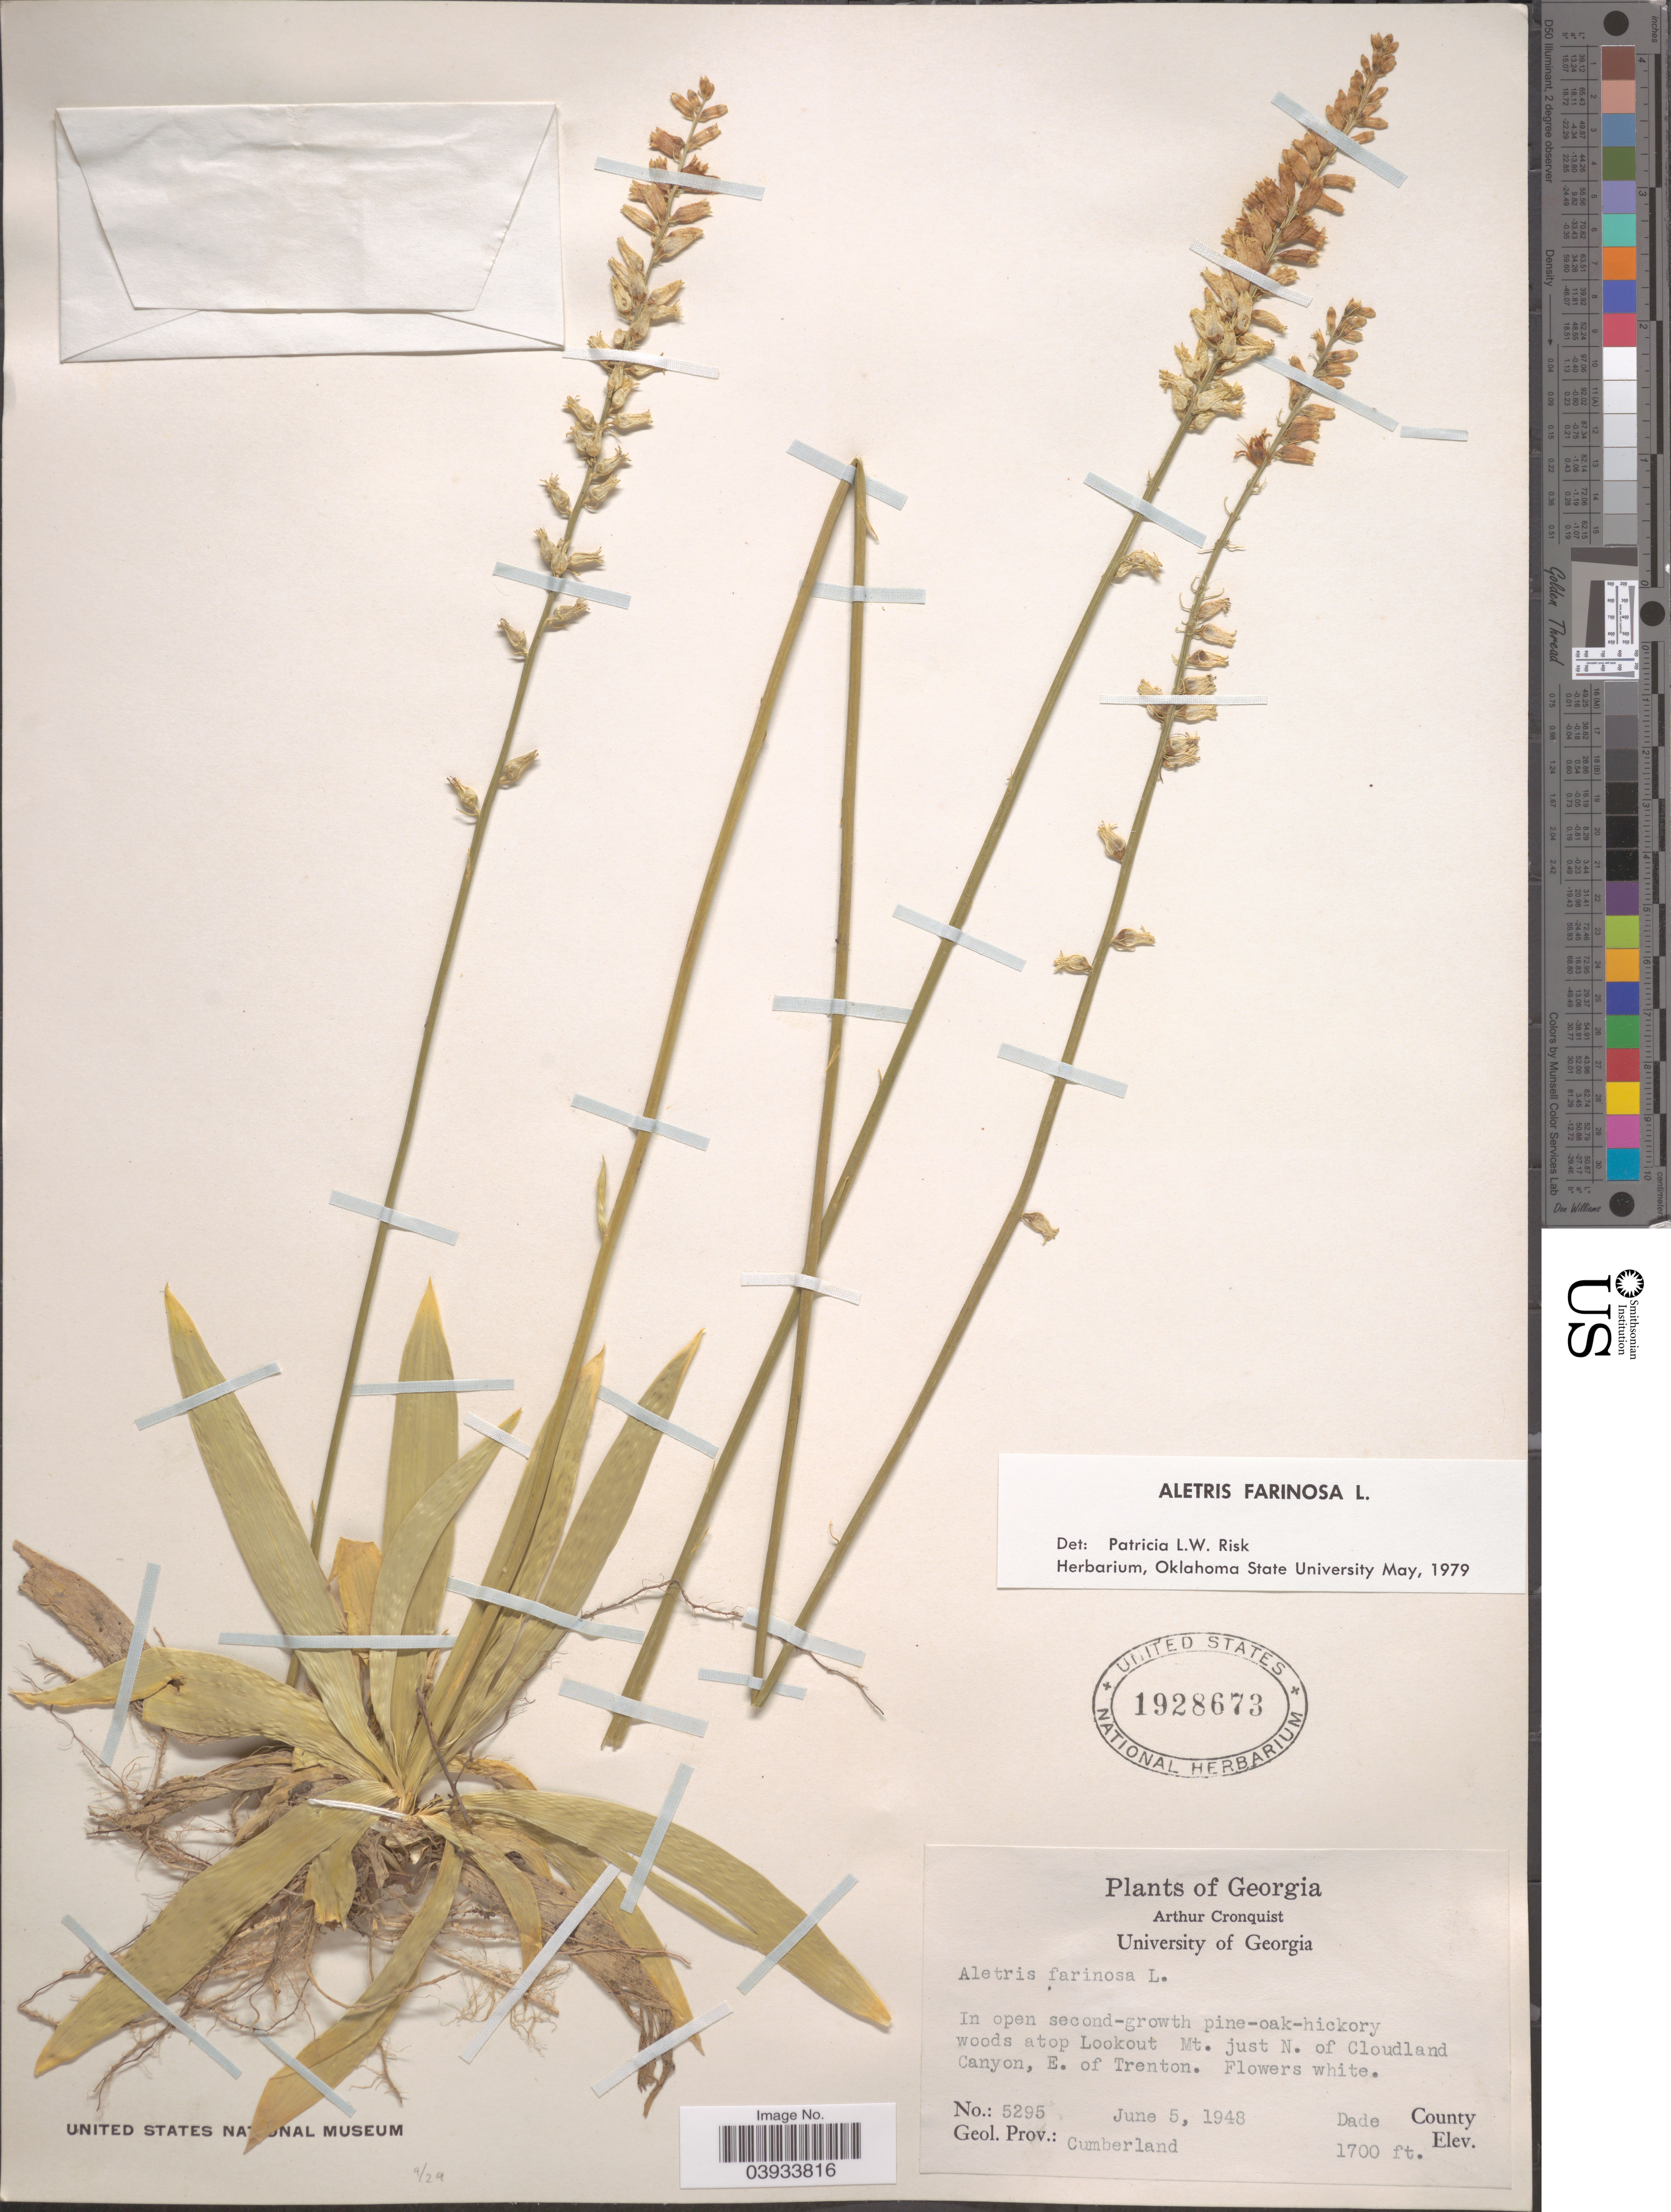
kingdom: Plantae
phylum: Tracheophyta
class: Liliopsida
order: Dioscoreales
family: Nartheciaceae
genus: Aletris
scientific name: Aletris farinosa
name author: L.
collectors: A. J. Cronquist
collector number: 5295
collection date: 1948-06-05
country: United States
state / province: Georgia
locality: In open second-growth pine-oak-hickory woods atop Lookout Mt. just N. of Cloudland Canyon, E. of Trenton. Dade County. Cumberland.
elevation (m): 518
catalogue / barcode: US 1928673